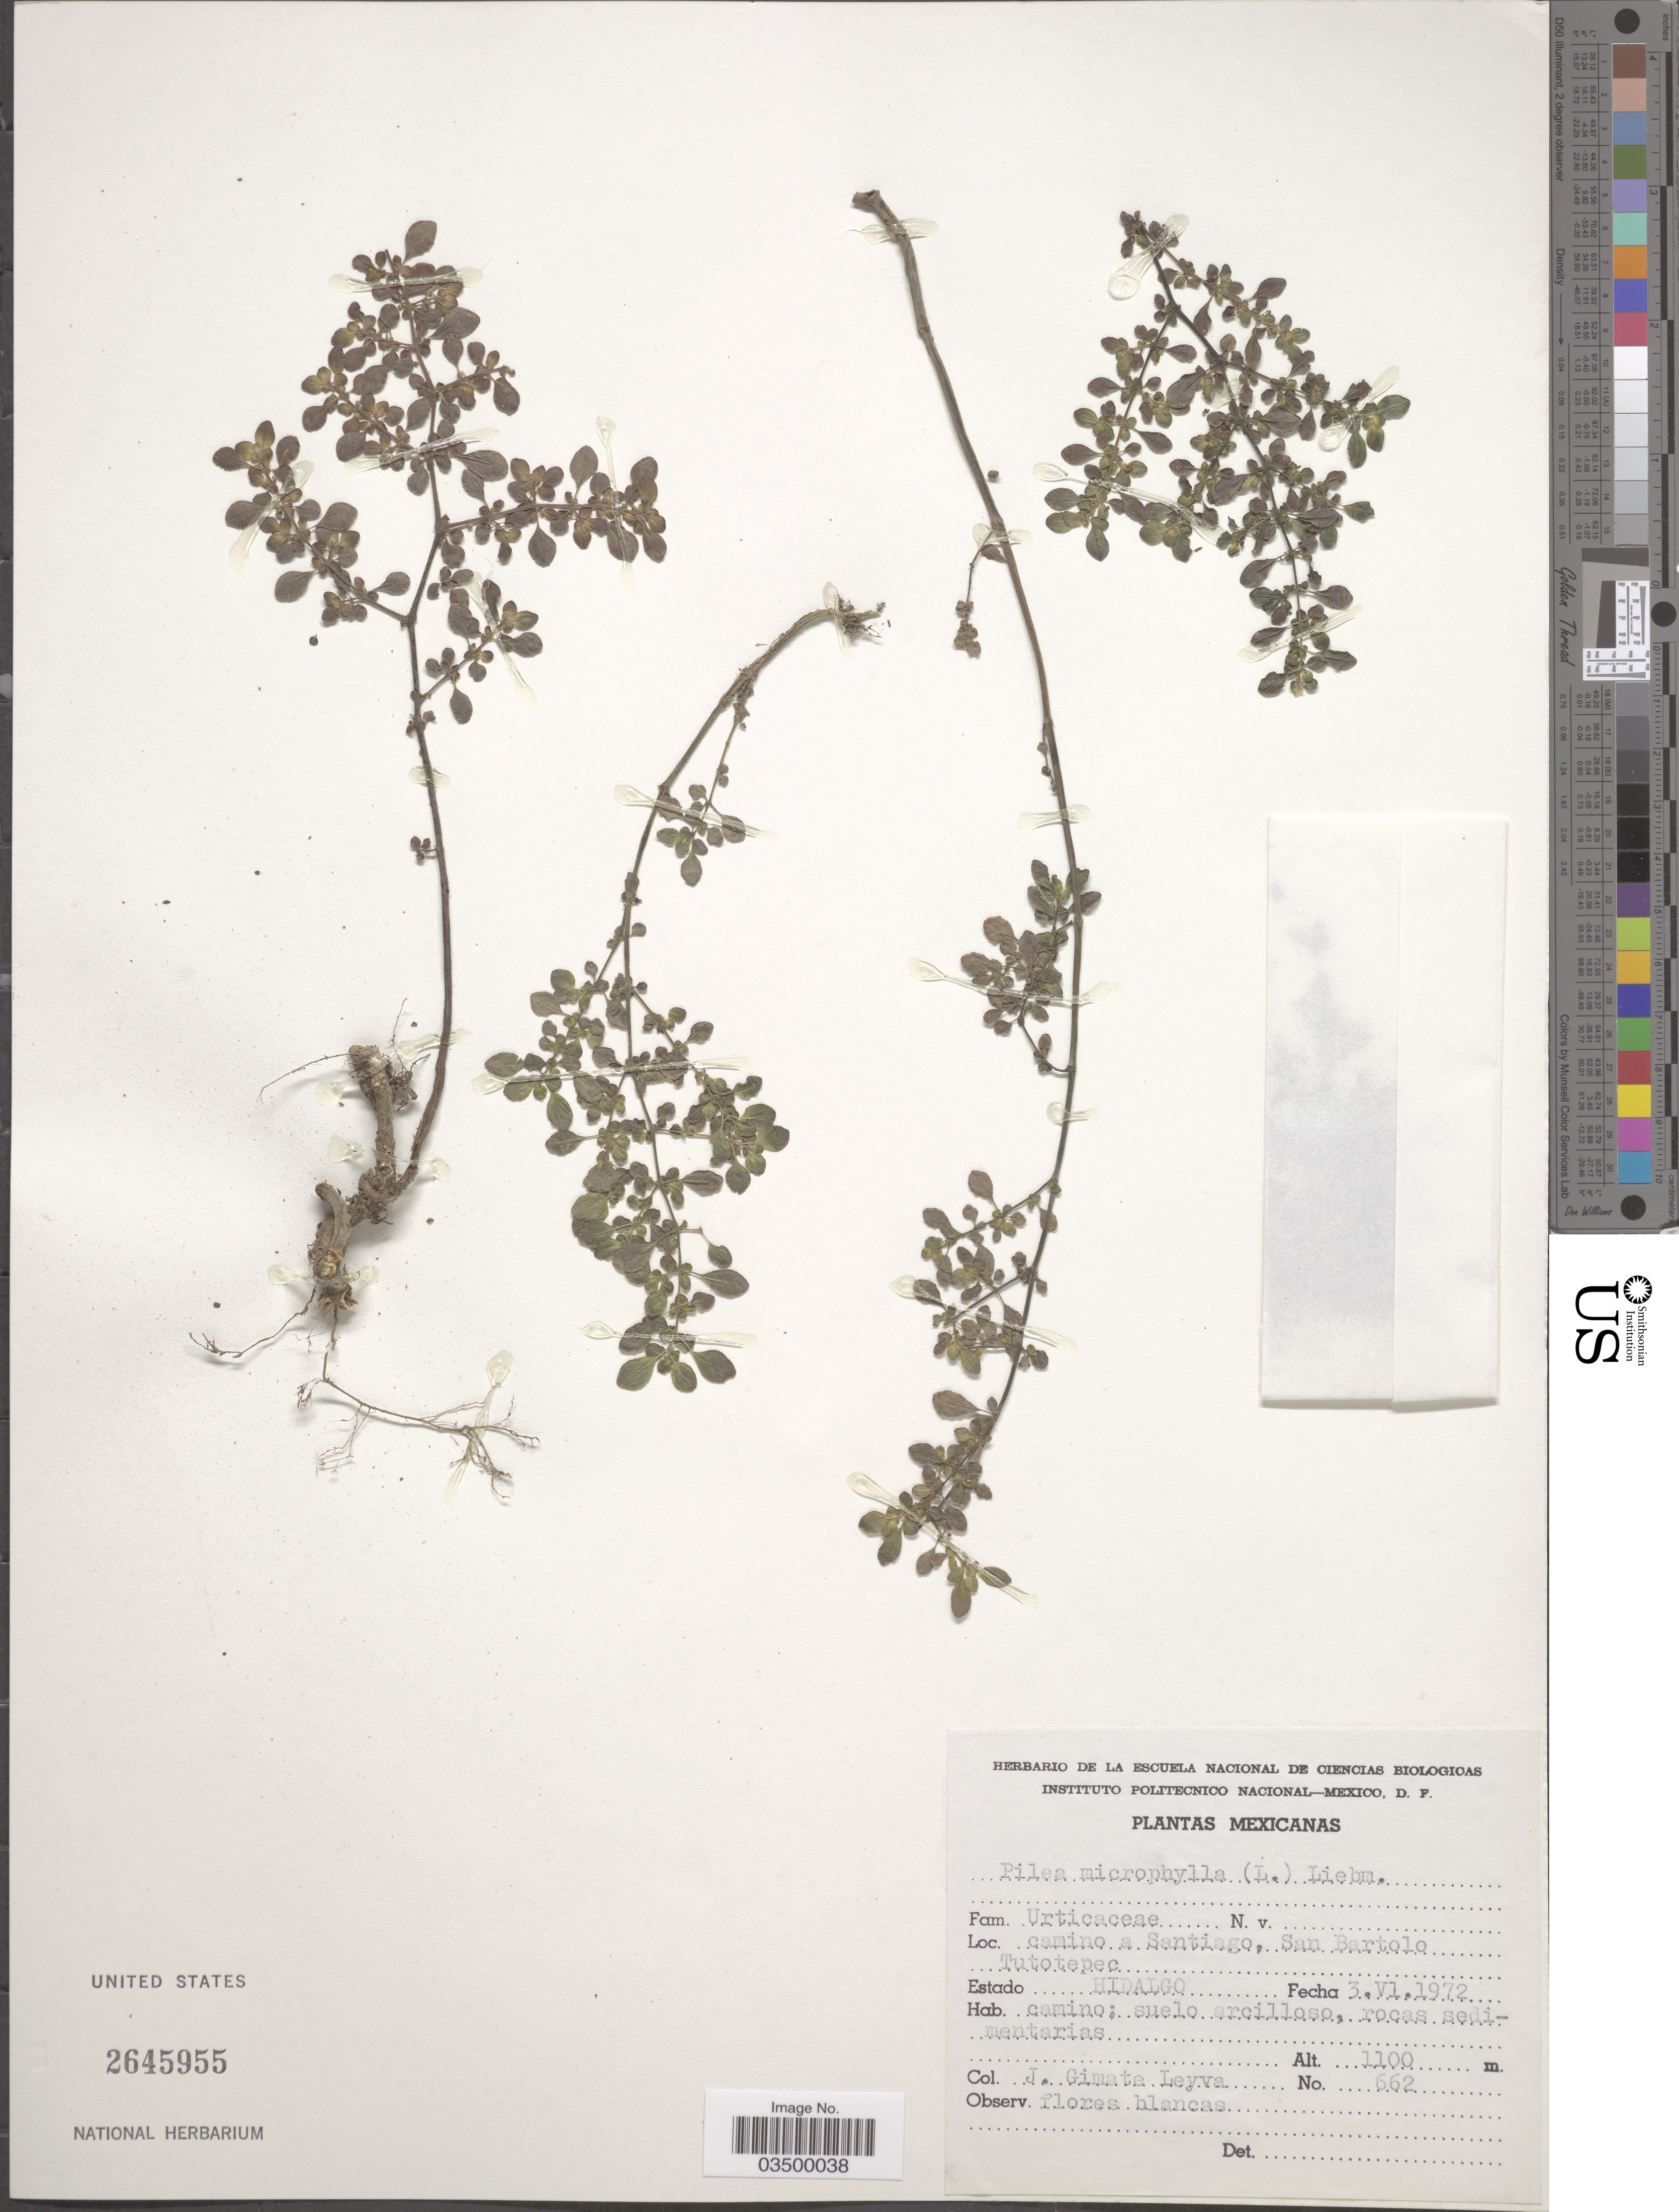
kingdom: Plantae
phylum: Tracheophyta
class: Magnoliopsida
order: Rosales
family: Urticaceae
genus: Pilea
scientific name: Pilea microphylla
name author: (L.) Liebm.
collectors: J. Gimate L.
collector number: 662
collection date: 1972-06-03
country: Mexico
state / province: Hidalgo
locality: Camino a Santiago, San Bartolo Tutopec.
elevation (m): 1100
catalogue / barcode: US 2645955